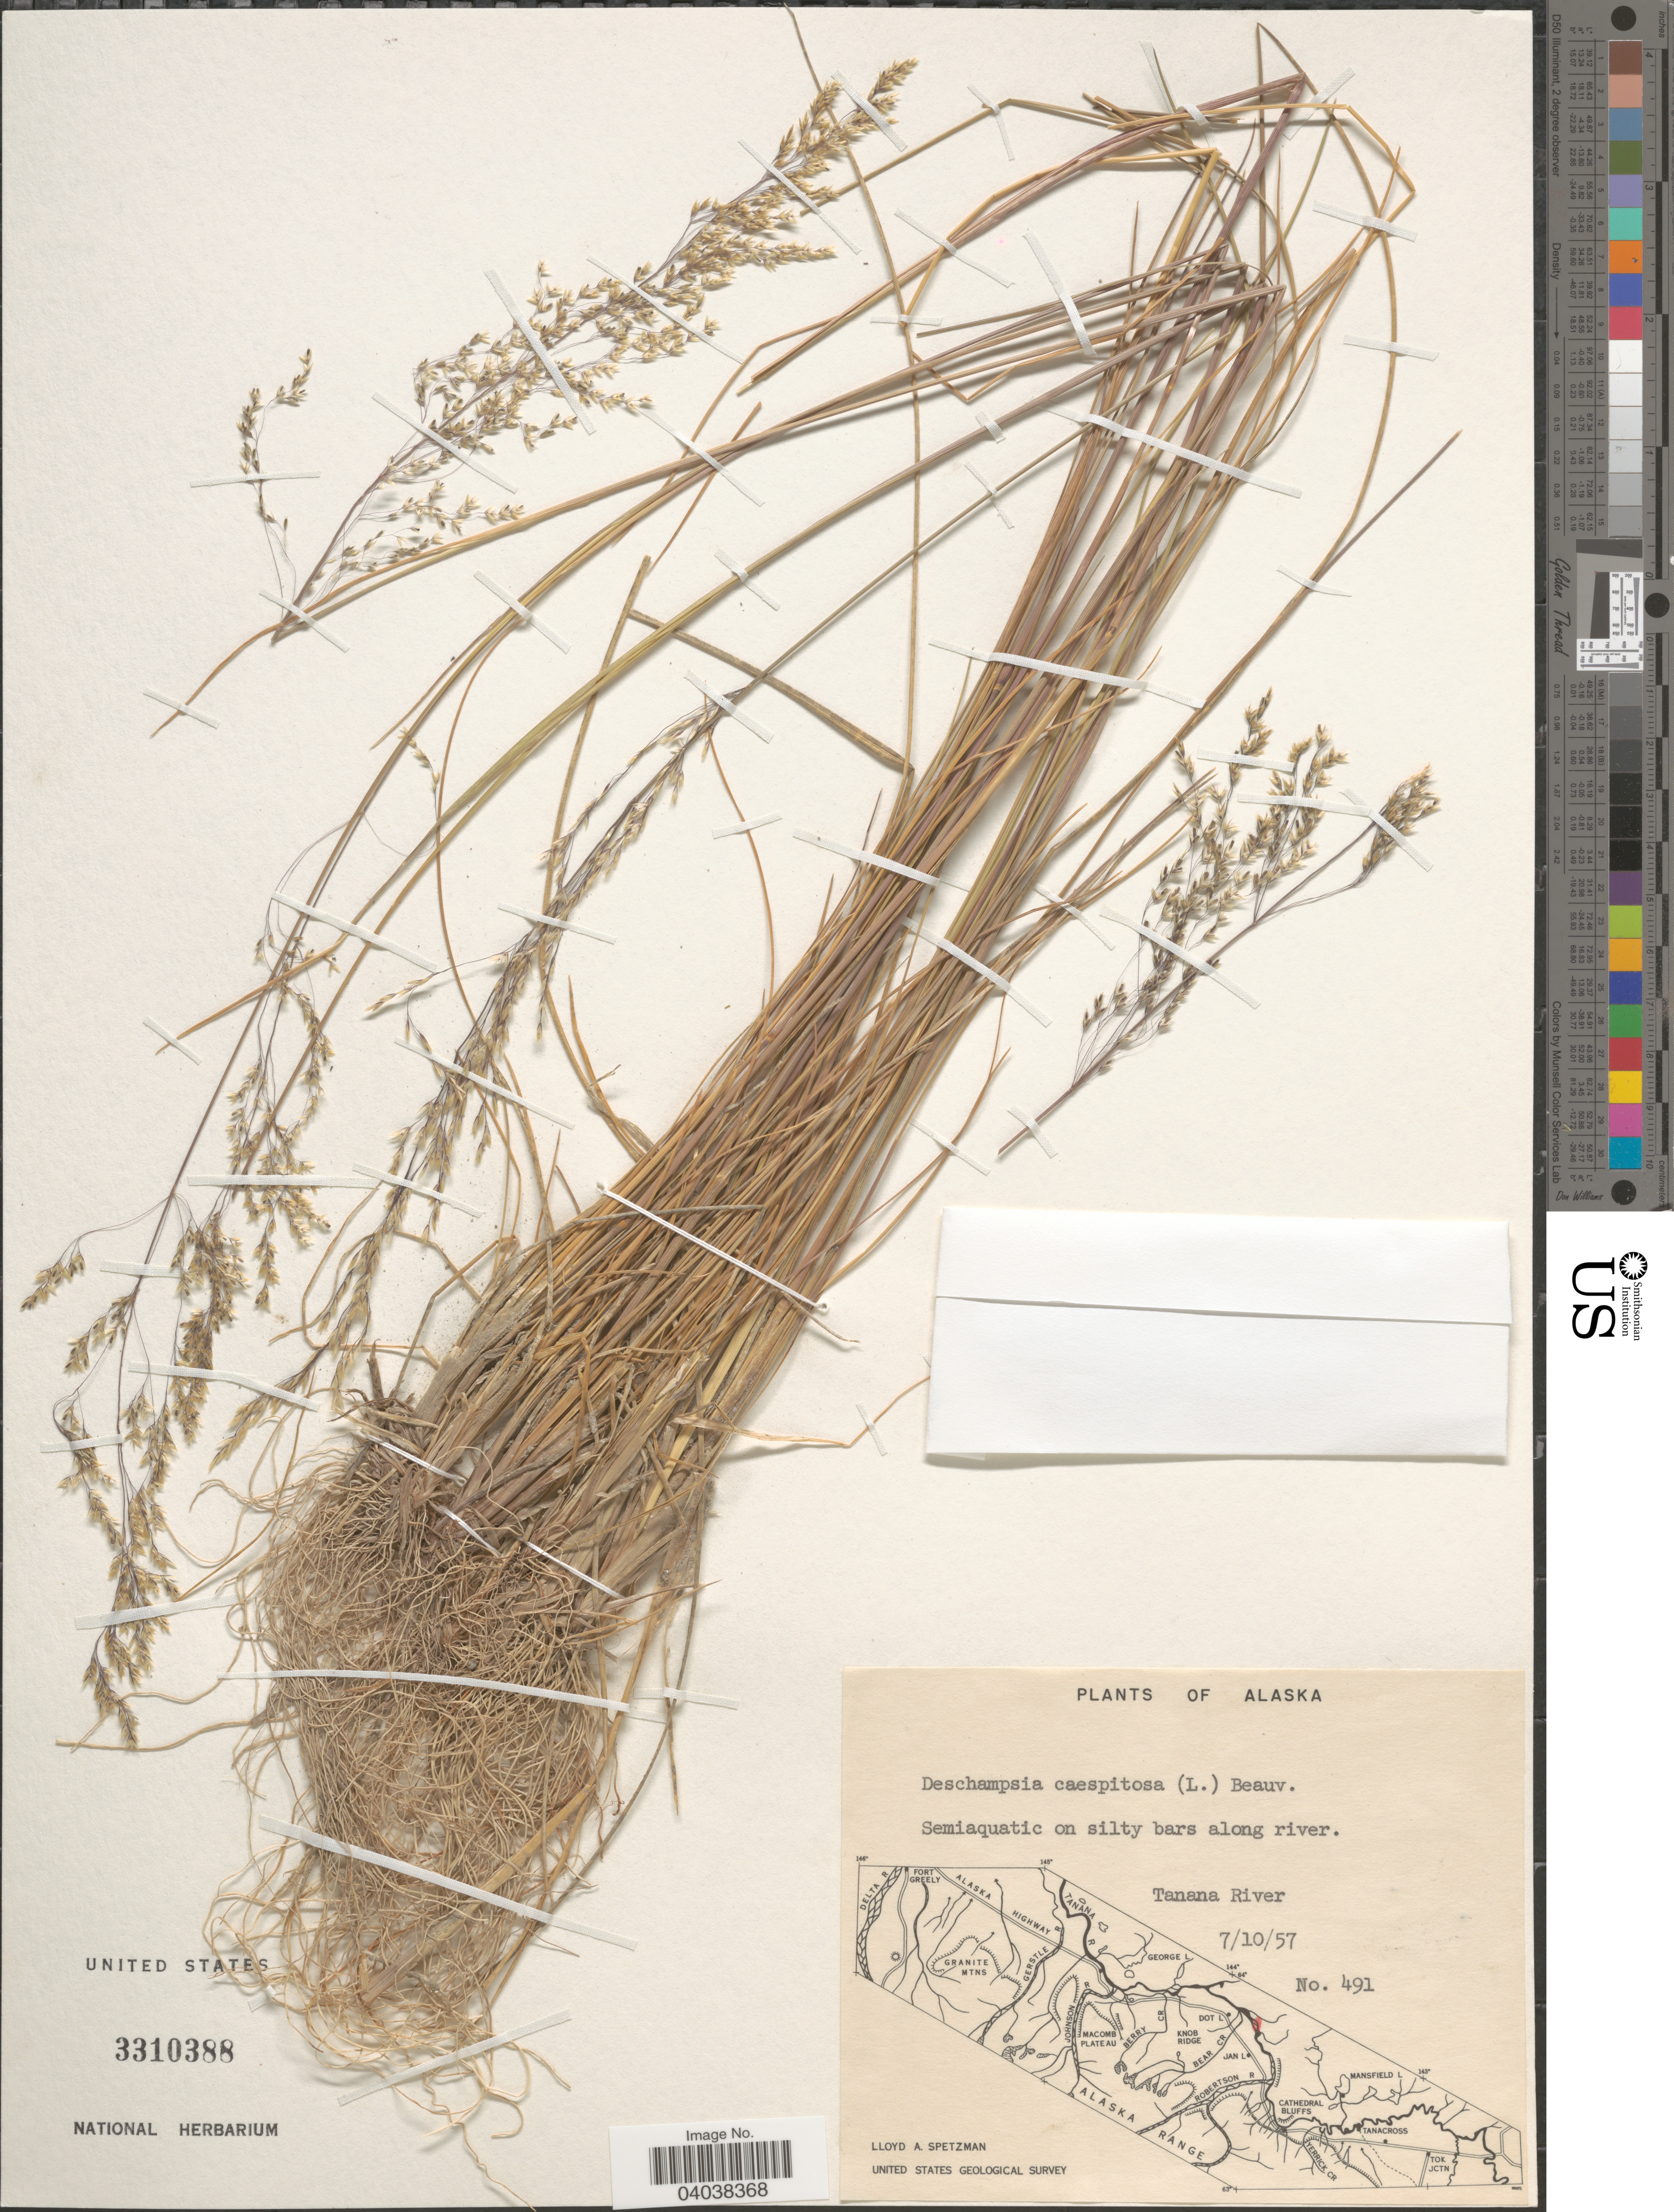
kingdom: Plantae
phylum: Tracheophyta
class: Liliopsida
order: Poales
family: Poaceae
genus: Deschampsia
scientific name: Deschampsia cespitosa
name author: (L.) P. Beauv.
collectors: L. Spetzman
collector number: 491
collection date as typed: Transcribed d/m/y: 10/7/57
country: United States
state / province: Alaska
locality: Tanana River.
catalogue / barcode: US 3310388